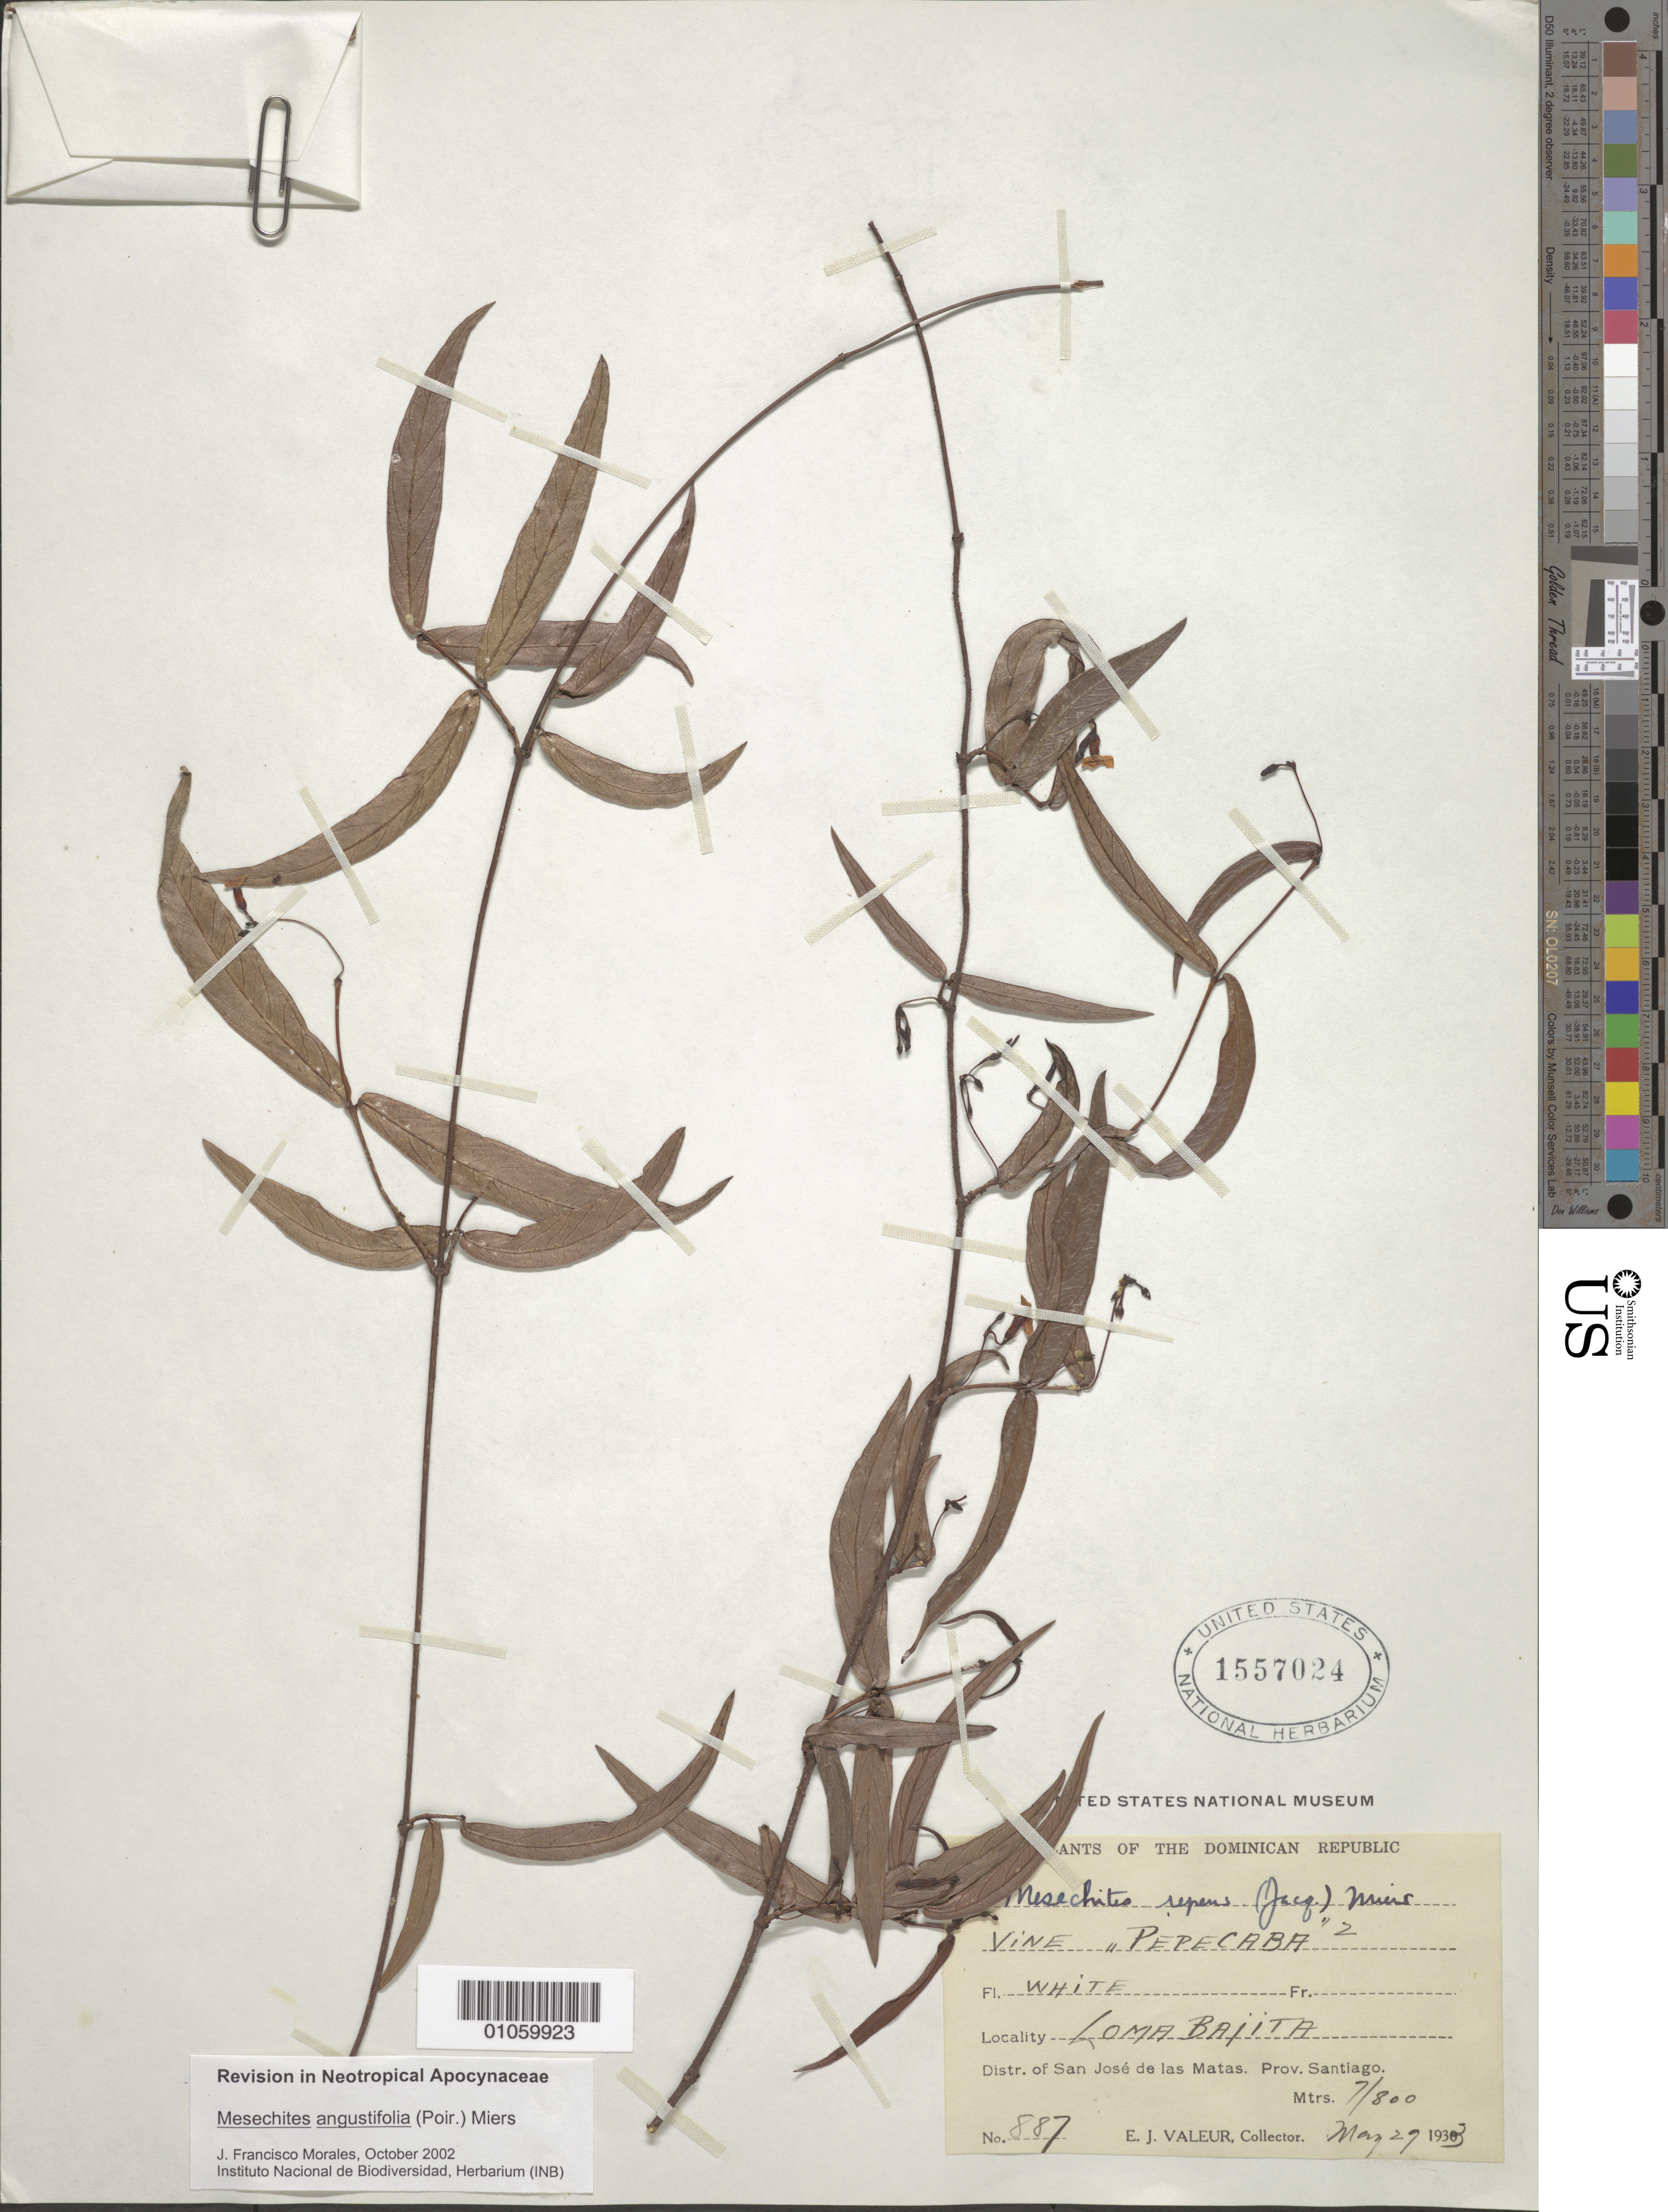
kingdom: Plantae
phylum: Tracheophyta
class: Magnoliopsida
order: Gentianales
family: Apocynaceae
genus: Mesechites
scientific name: Mesechites angustifolius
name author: (Poir.) Miers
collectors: E. Valeur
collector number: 887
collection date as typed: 29 May 1933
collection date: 1933-05-29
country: Dominican Republic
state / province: Santiago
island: Hispaniola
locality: Loma Bajita. District of San José de las Matas.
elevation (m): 7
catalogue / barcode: US 1557024